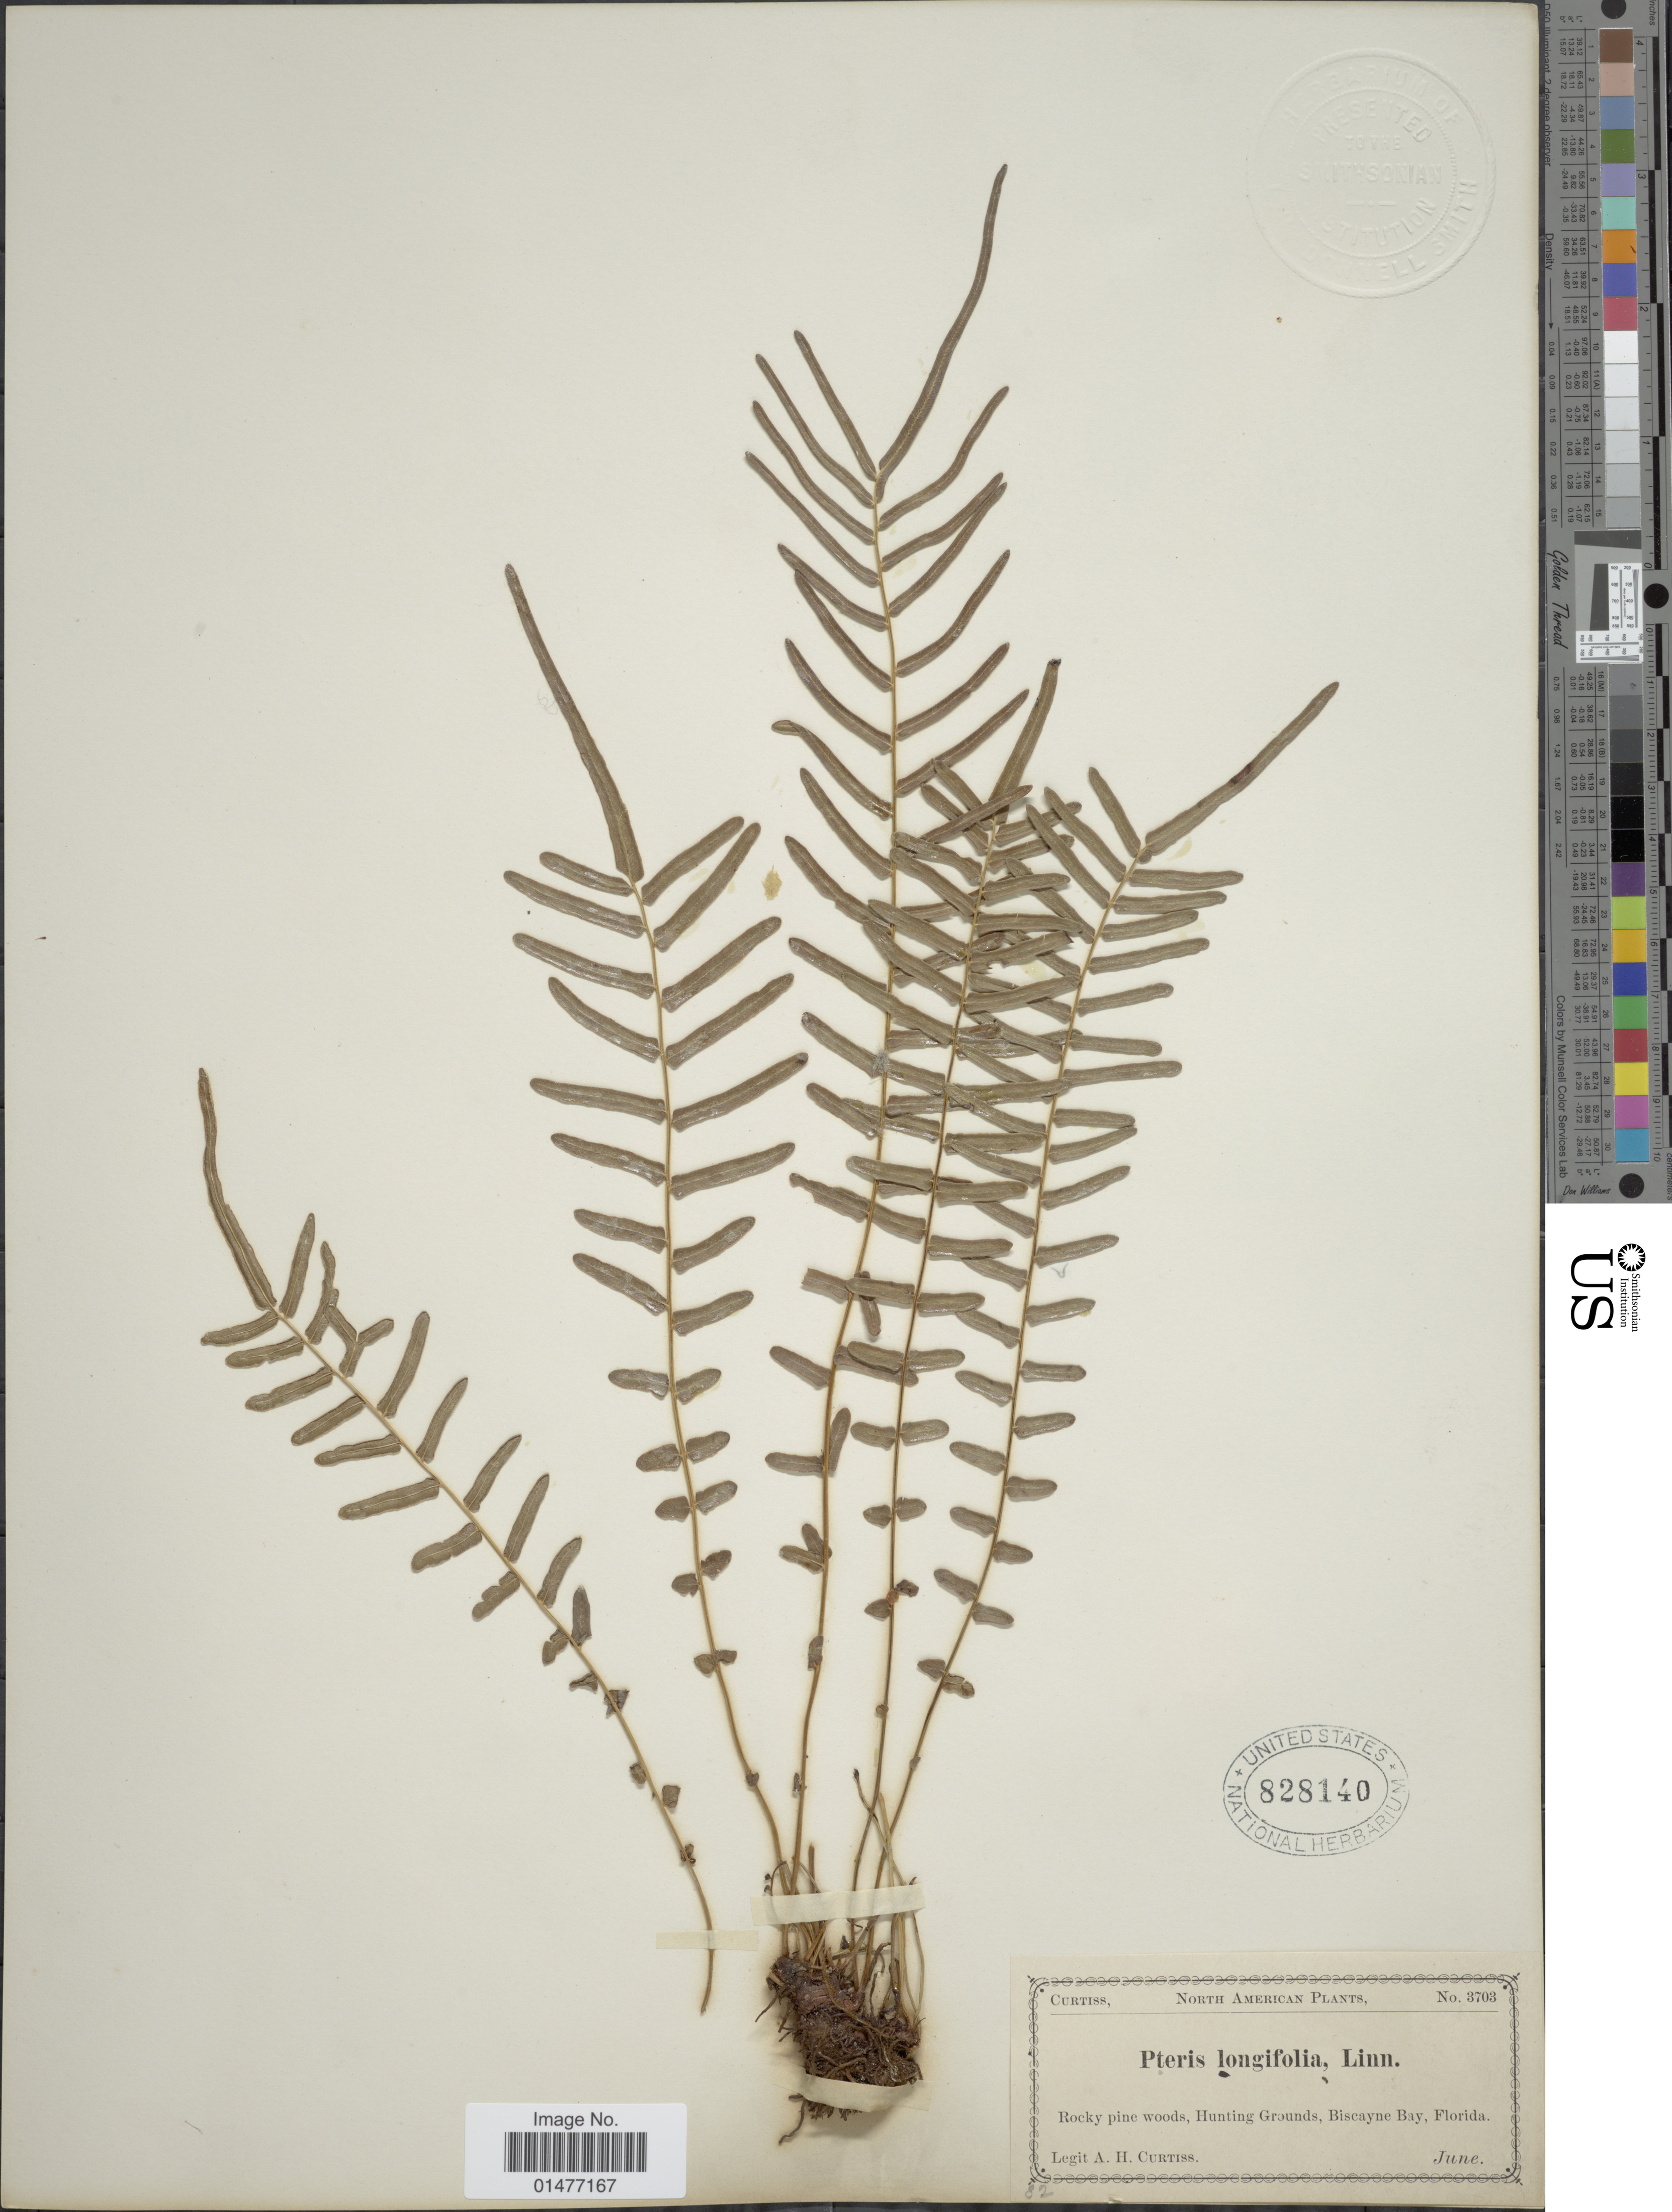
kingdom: Plantae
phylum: Tracheophyta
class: Polypodiopsida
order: Polypodiales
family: Pteridaceae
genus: Pteris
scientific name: Pteris bahamenis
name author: (J. Agardh) Fée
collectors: A. H. Curtiss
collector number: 3703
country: United States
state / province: Florida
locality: Rocky pine woods, Hunting Grounds, Biscayne Bay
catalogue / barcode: US 828140